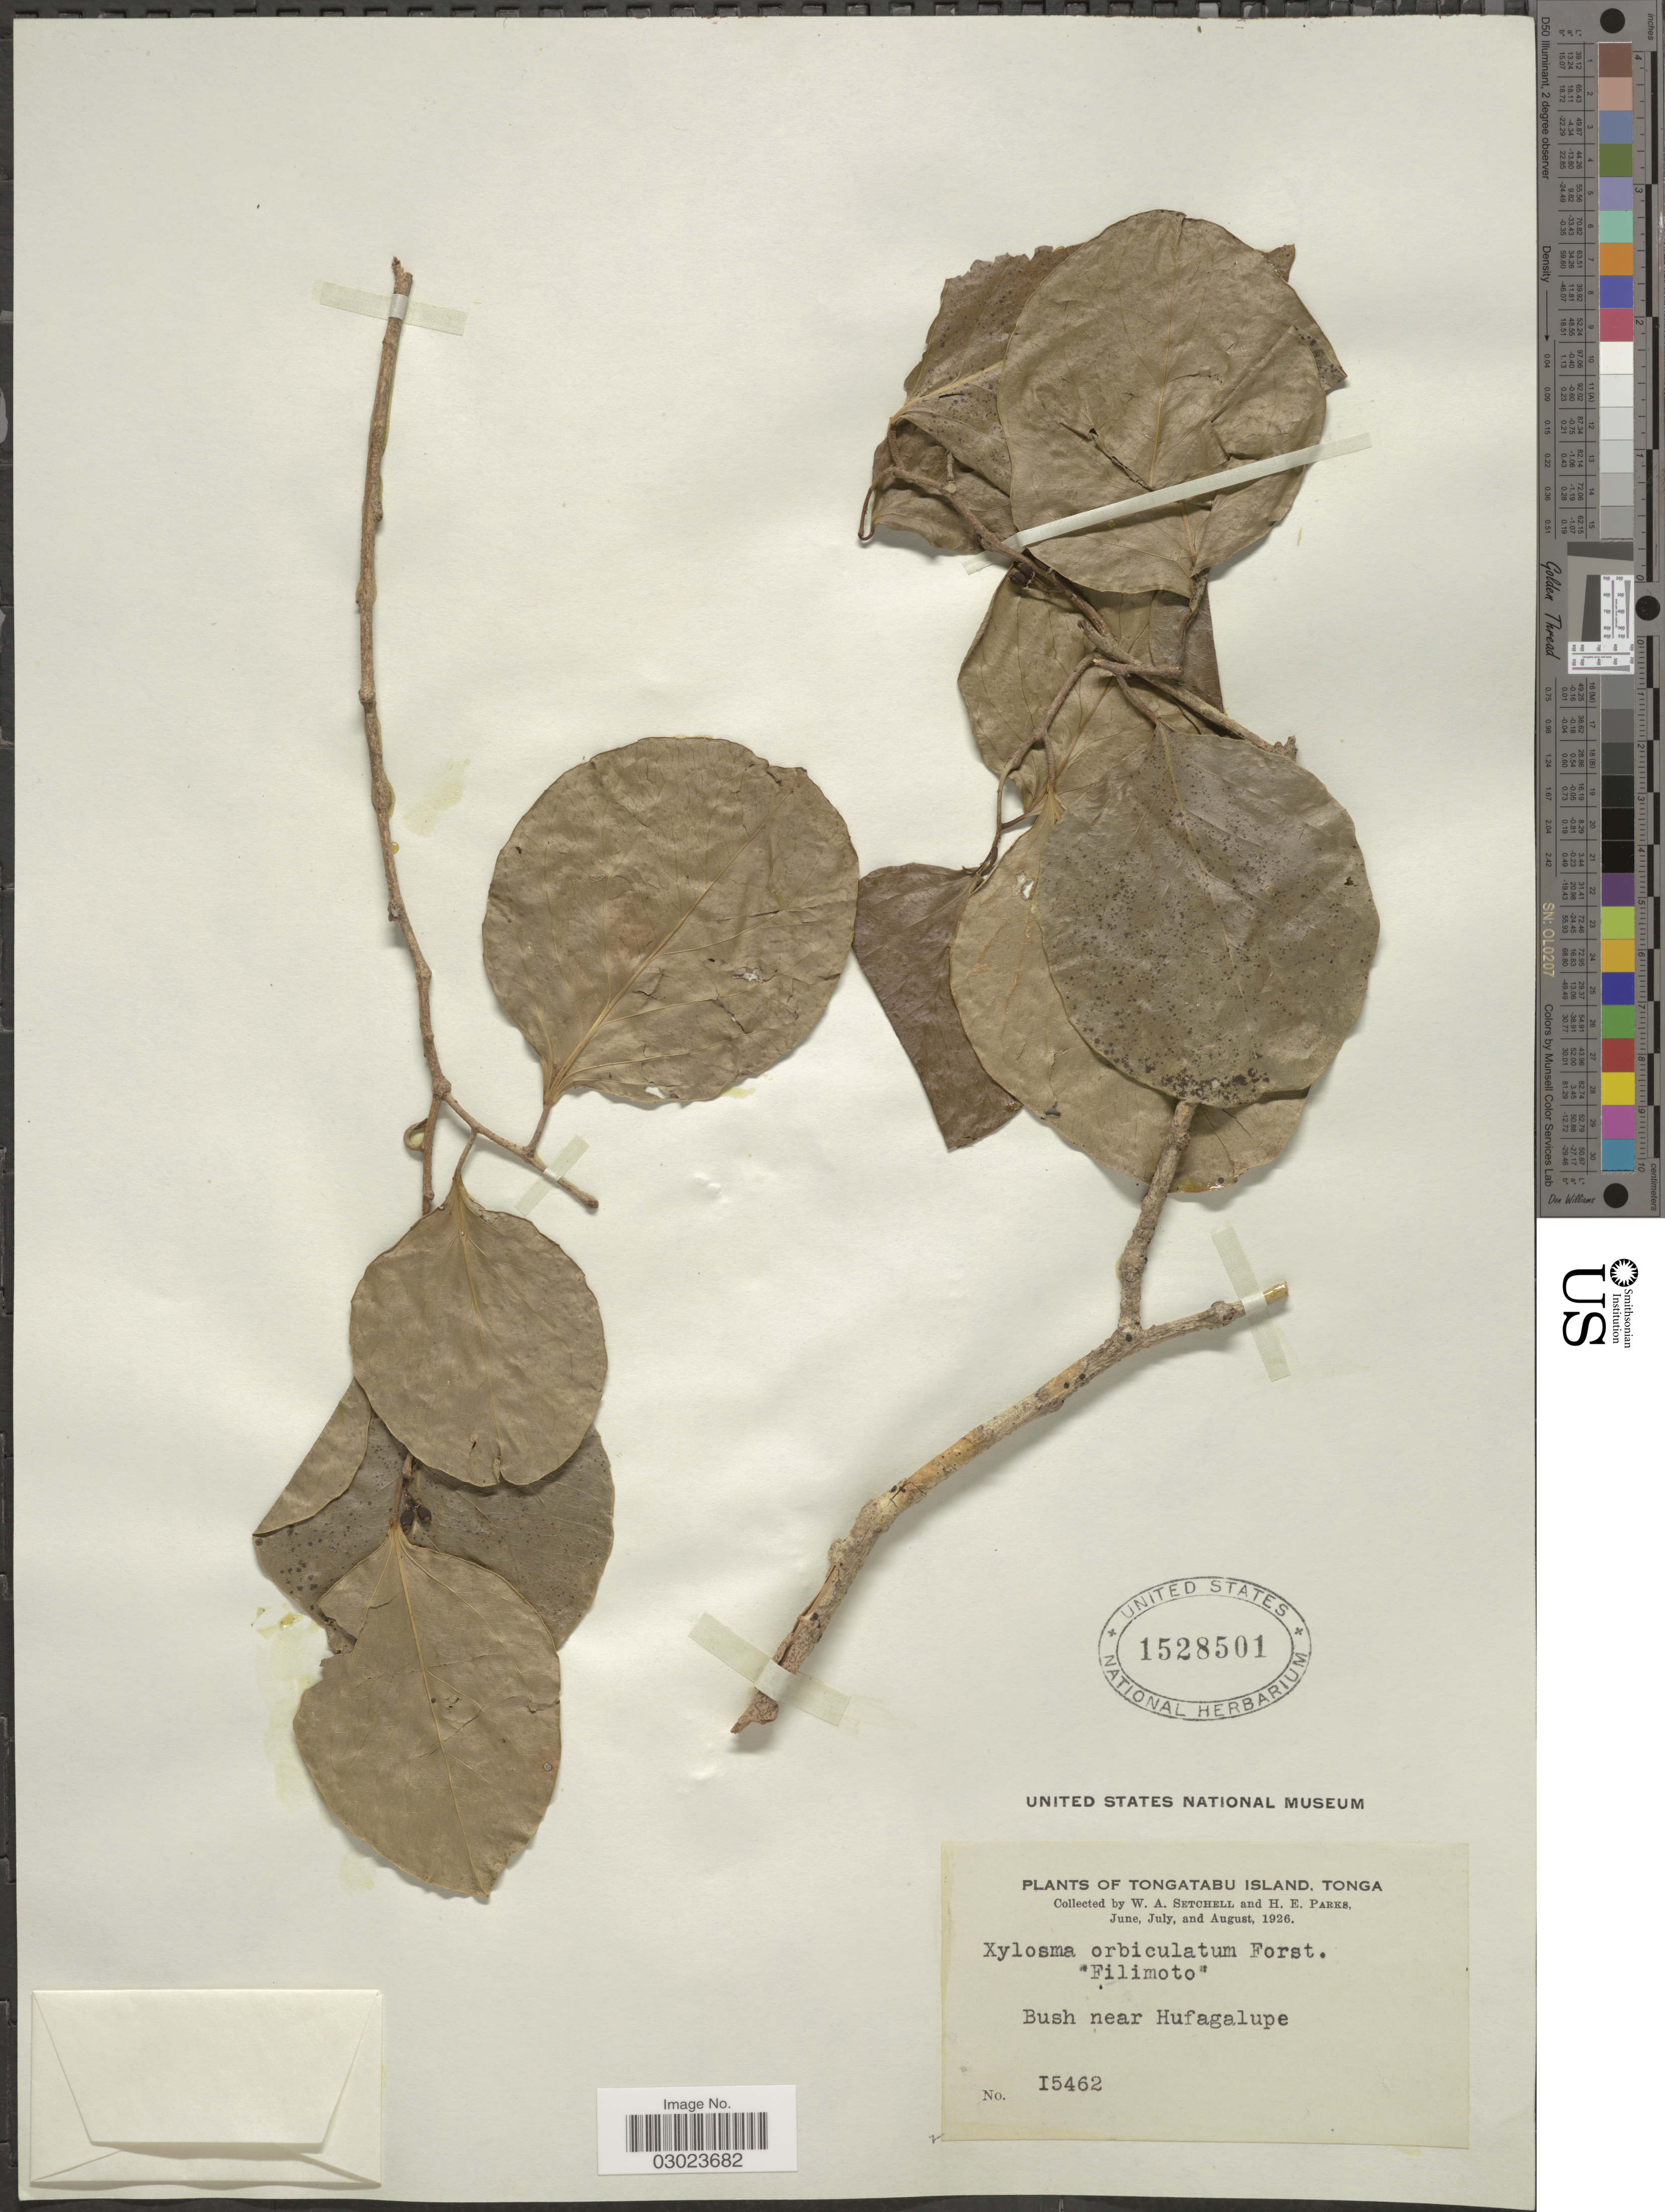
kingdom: Plantae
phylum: Tracheophyta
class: Magnoliopsida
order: Malpighiales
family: Salicaceae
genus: Xylosma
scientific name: Xylosma smithiana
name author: Fosberg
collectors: W. Setchell & H. E. Parks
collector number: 15462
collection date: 1926-06/1926-08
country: Tonga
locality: Tongatabu Island. Bush near Hufagalupe.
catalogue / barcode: US 1528501